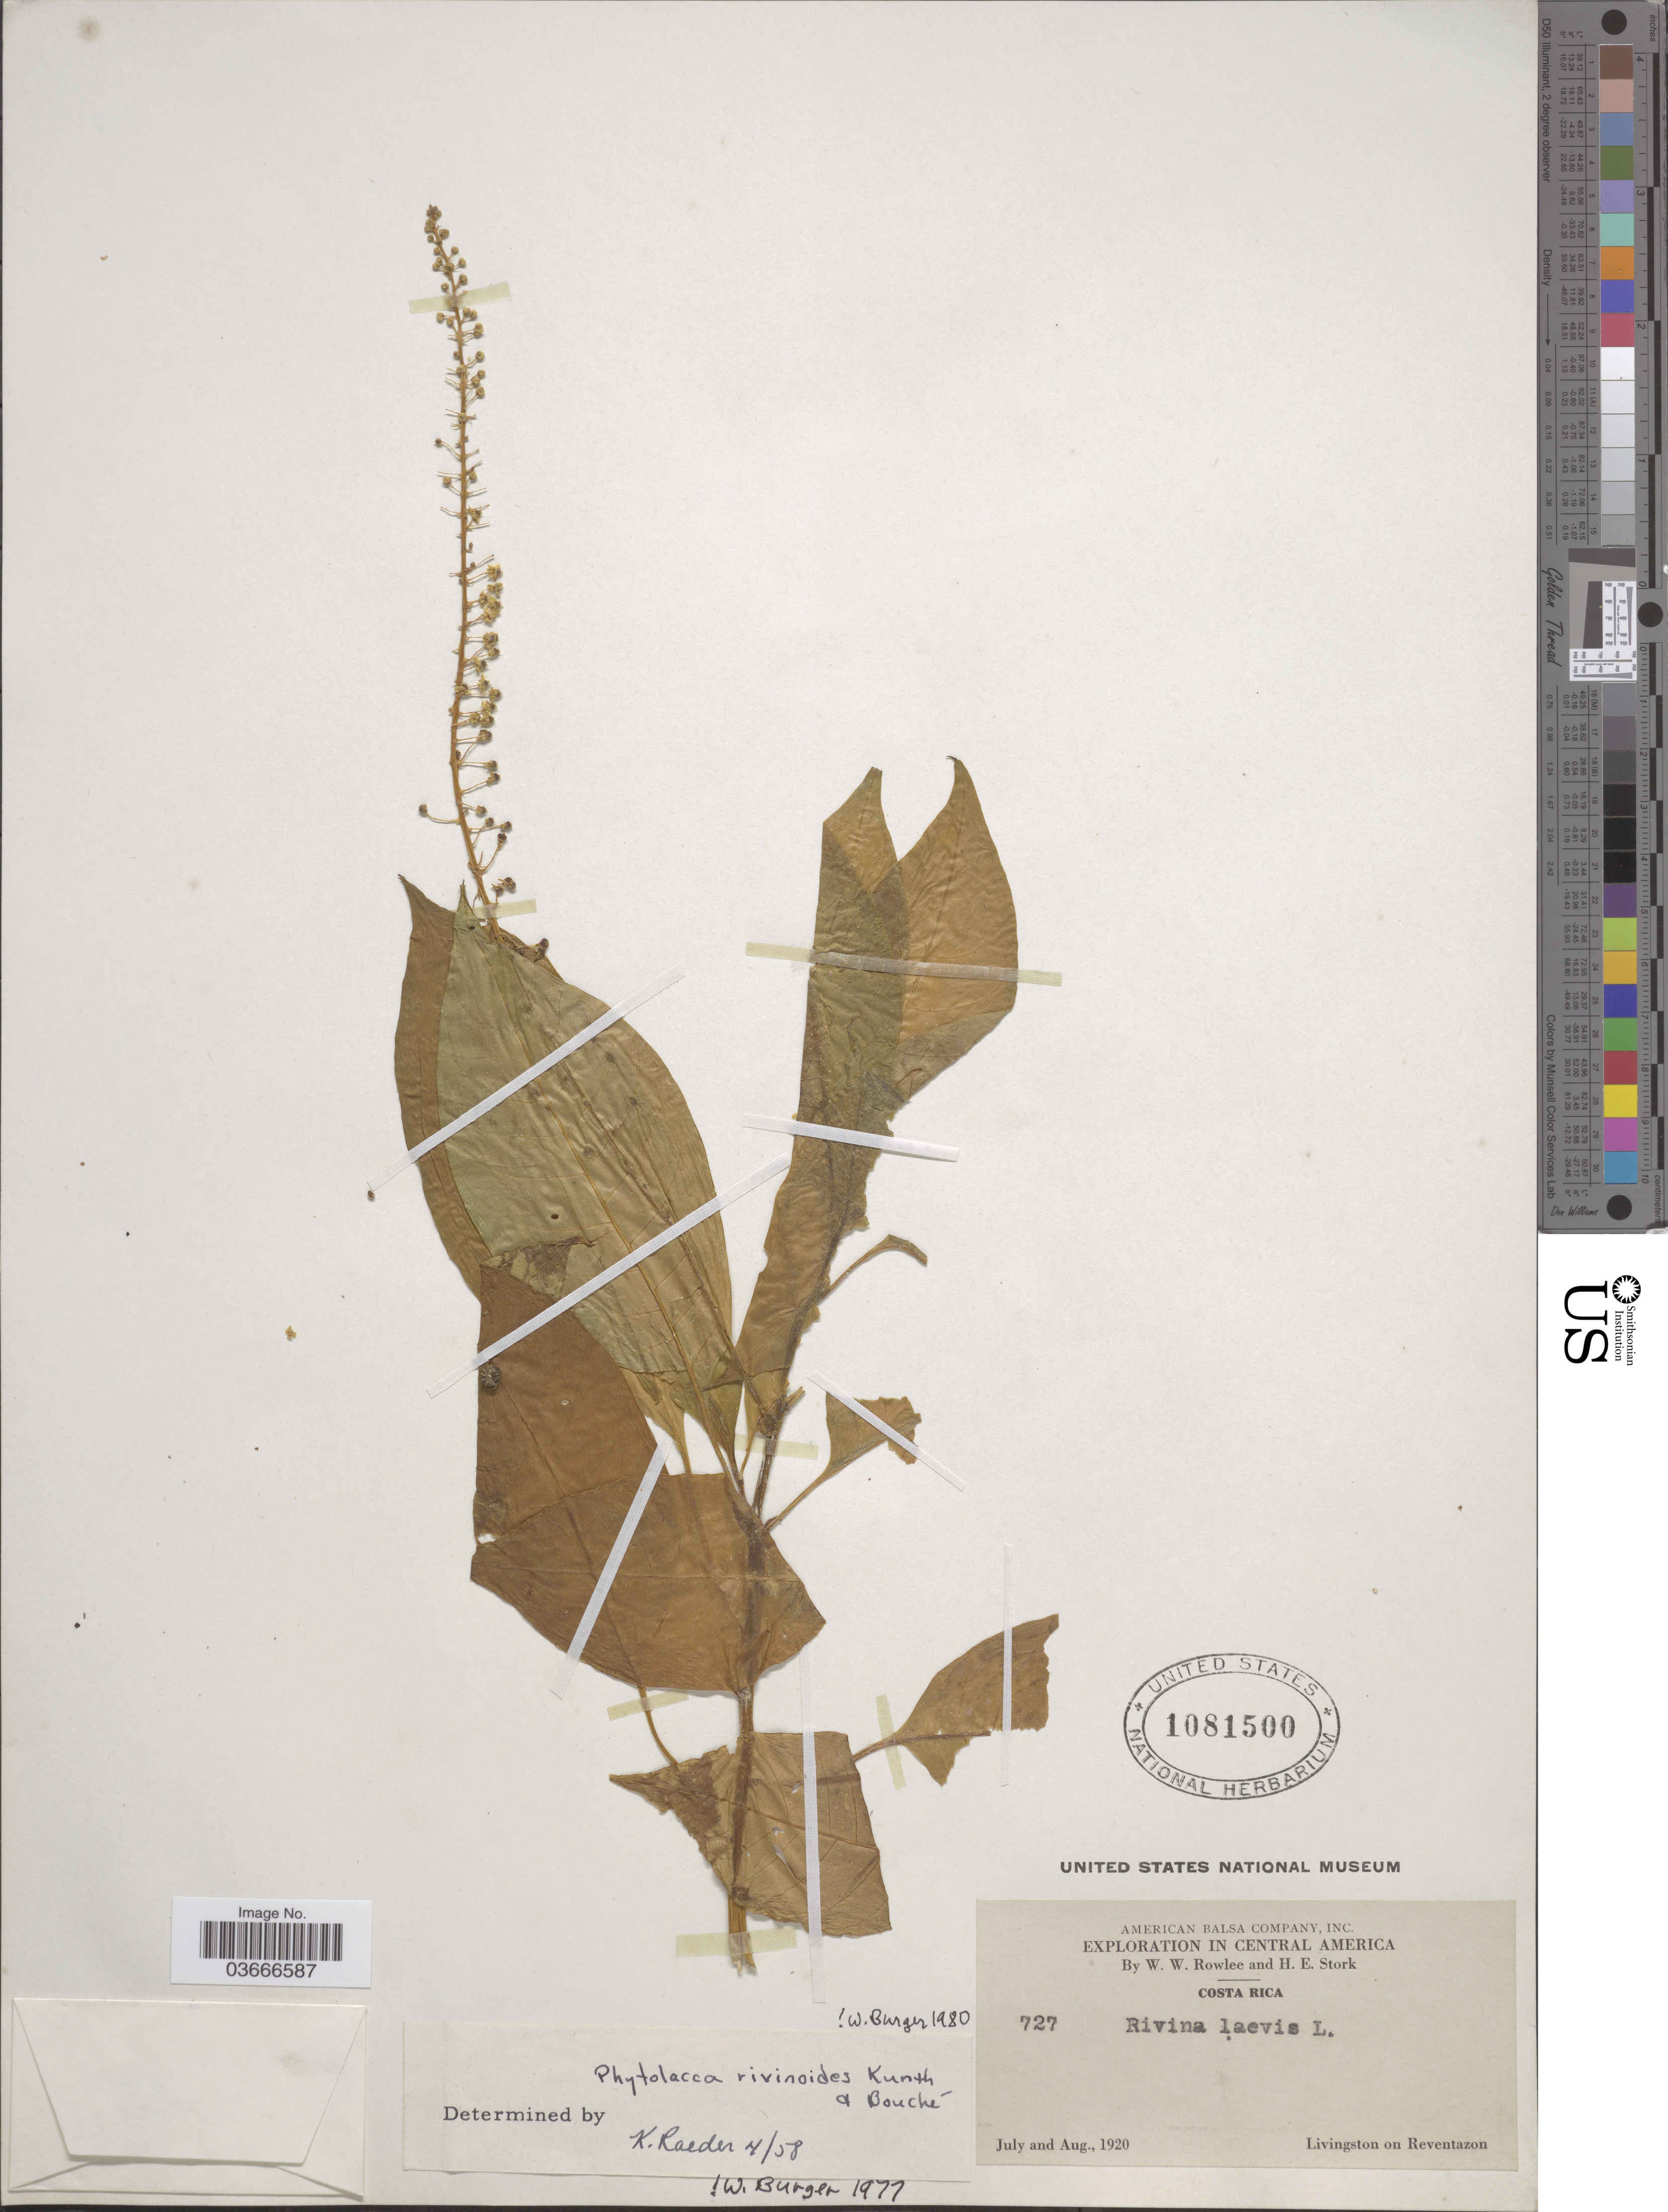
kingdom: Plantae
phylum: Tracheophyta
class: Magnoliopsida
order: Caryophyllales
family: Phytolaccaceae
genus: Phytolacca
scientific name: Phytolacca rivinoides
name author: Kunth & C.D. Bouché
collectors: W. W. Rowlee & H. E. Stork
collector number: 727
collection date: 1920-07/1920-08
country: Costa Rica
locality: Livingston on Reventazon.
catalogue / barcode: US 1081500